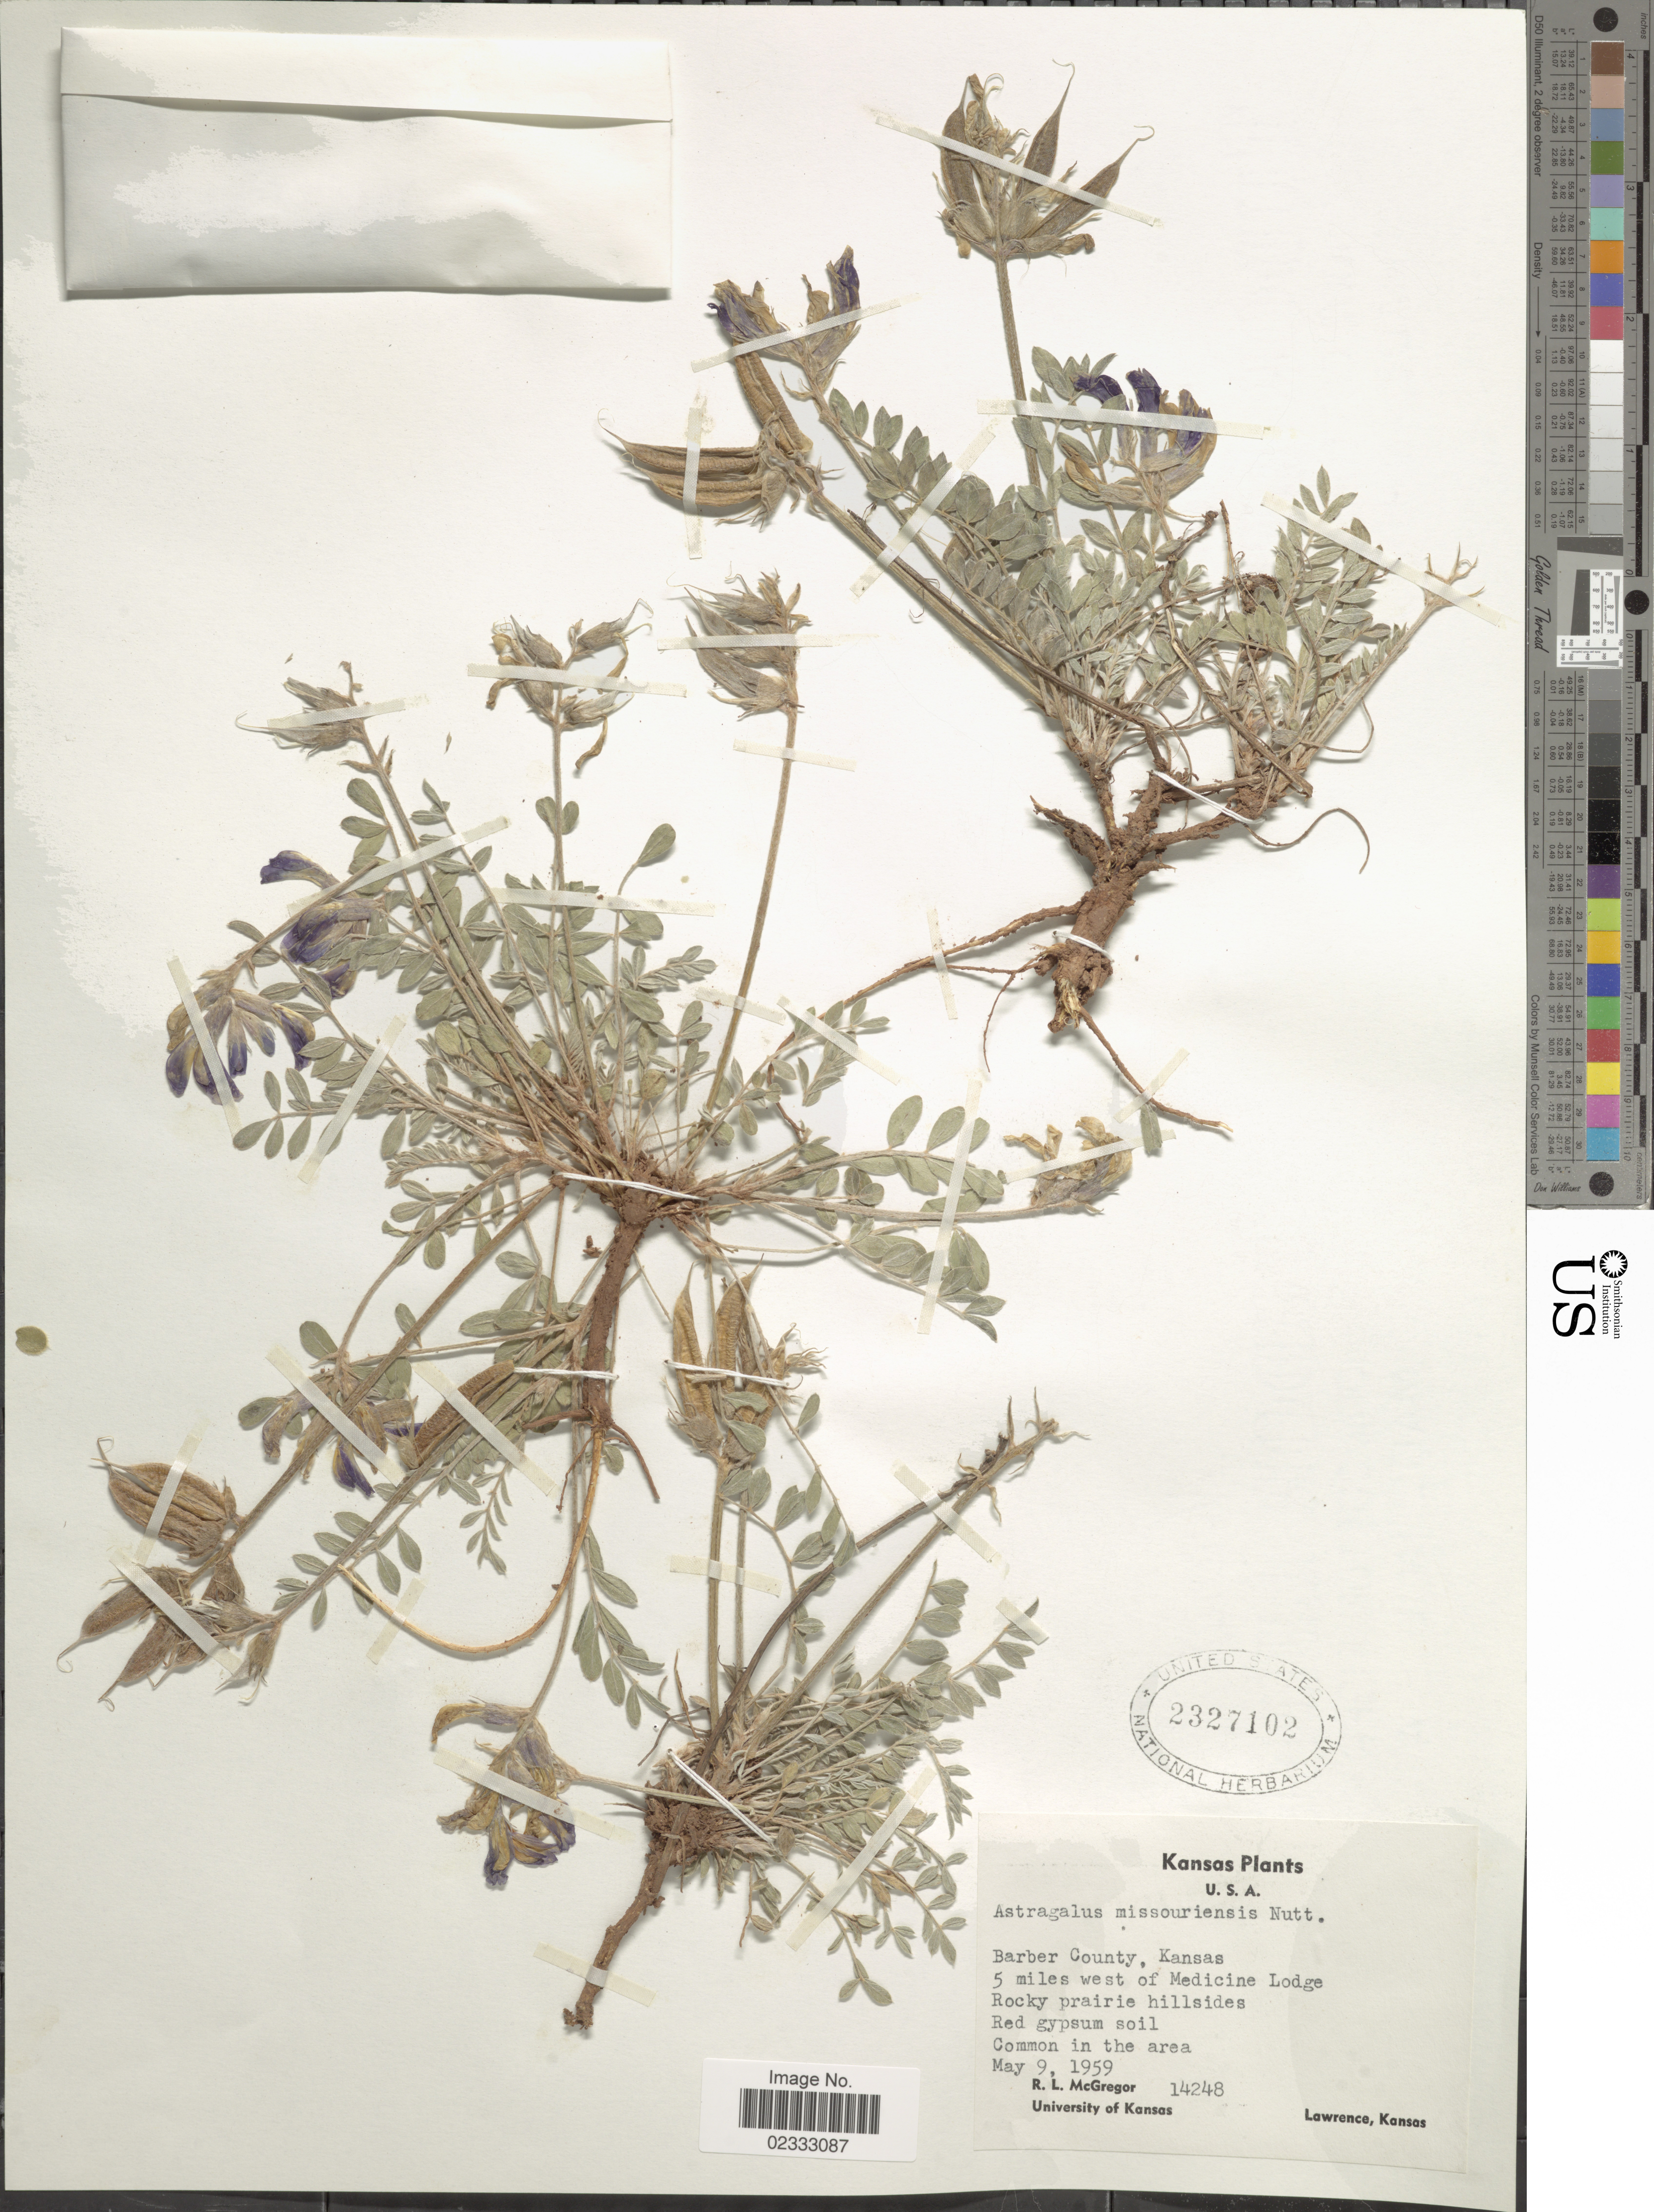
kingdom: Plantae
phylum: Tracheophyta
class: Magnoliopsida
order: Fabales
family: Fabaceae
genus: Astragalus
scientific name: Astragalus missouriensis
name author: Nutt.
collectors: R. McGregor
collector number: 14248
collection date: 1959-05-09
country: United States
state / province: Kansas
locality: Kansas, Barber County, Kansas,5 miles west of Medicine Lodge. Rocky prairie hillsides.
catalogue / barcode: US 2327102